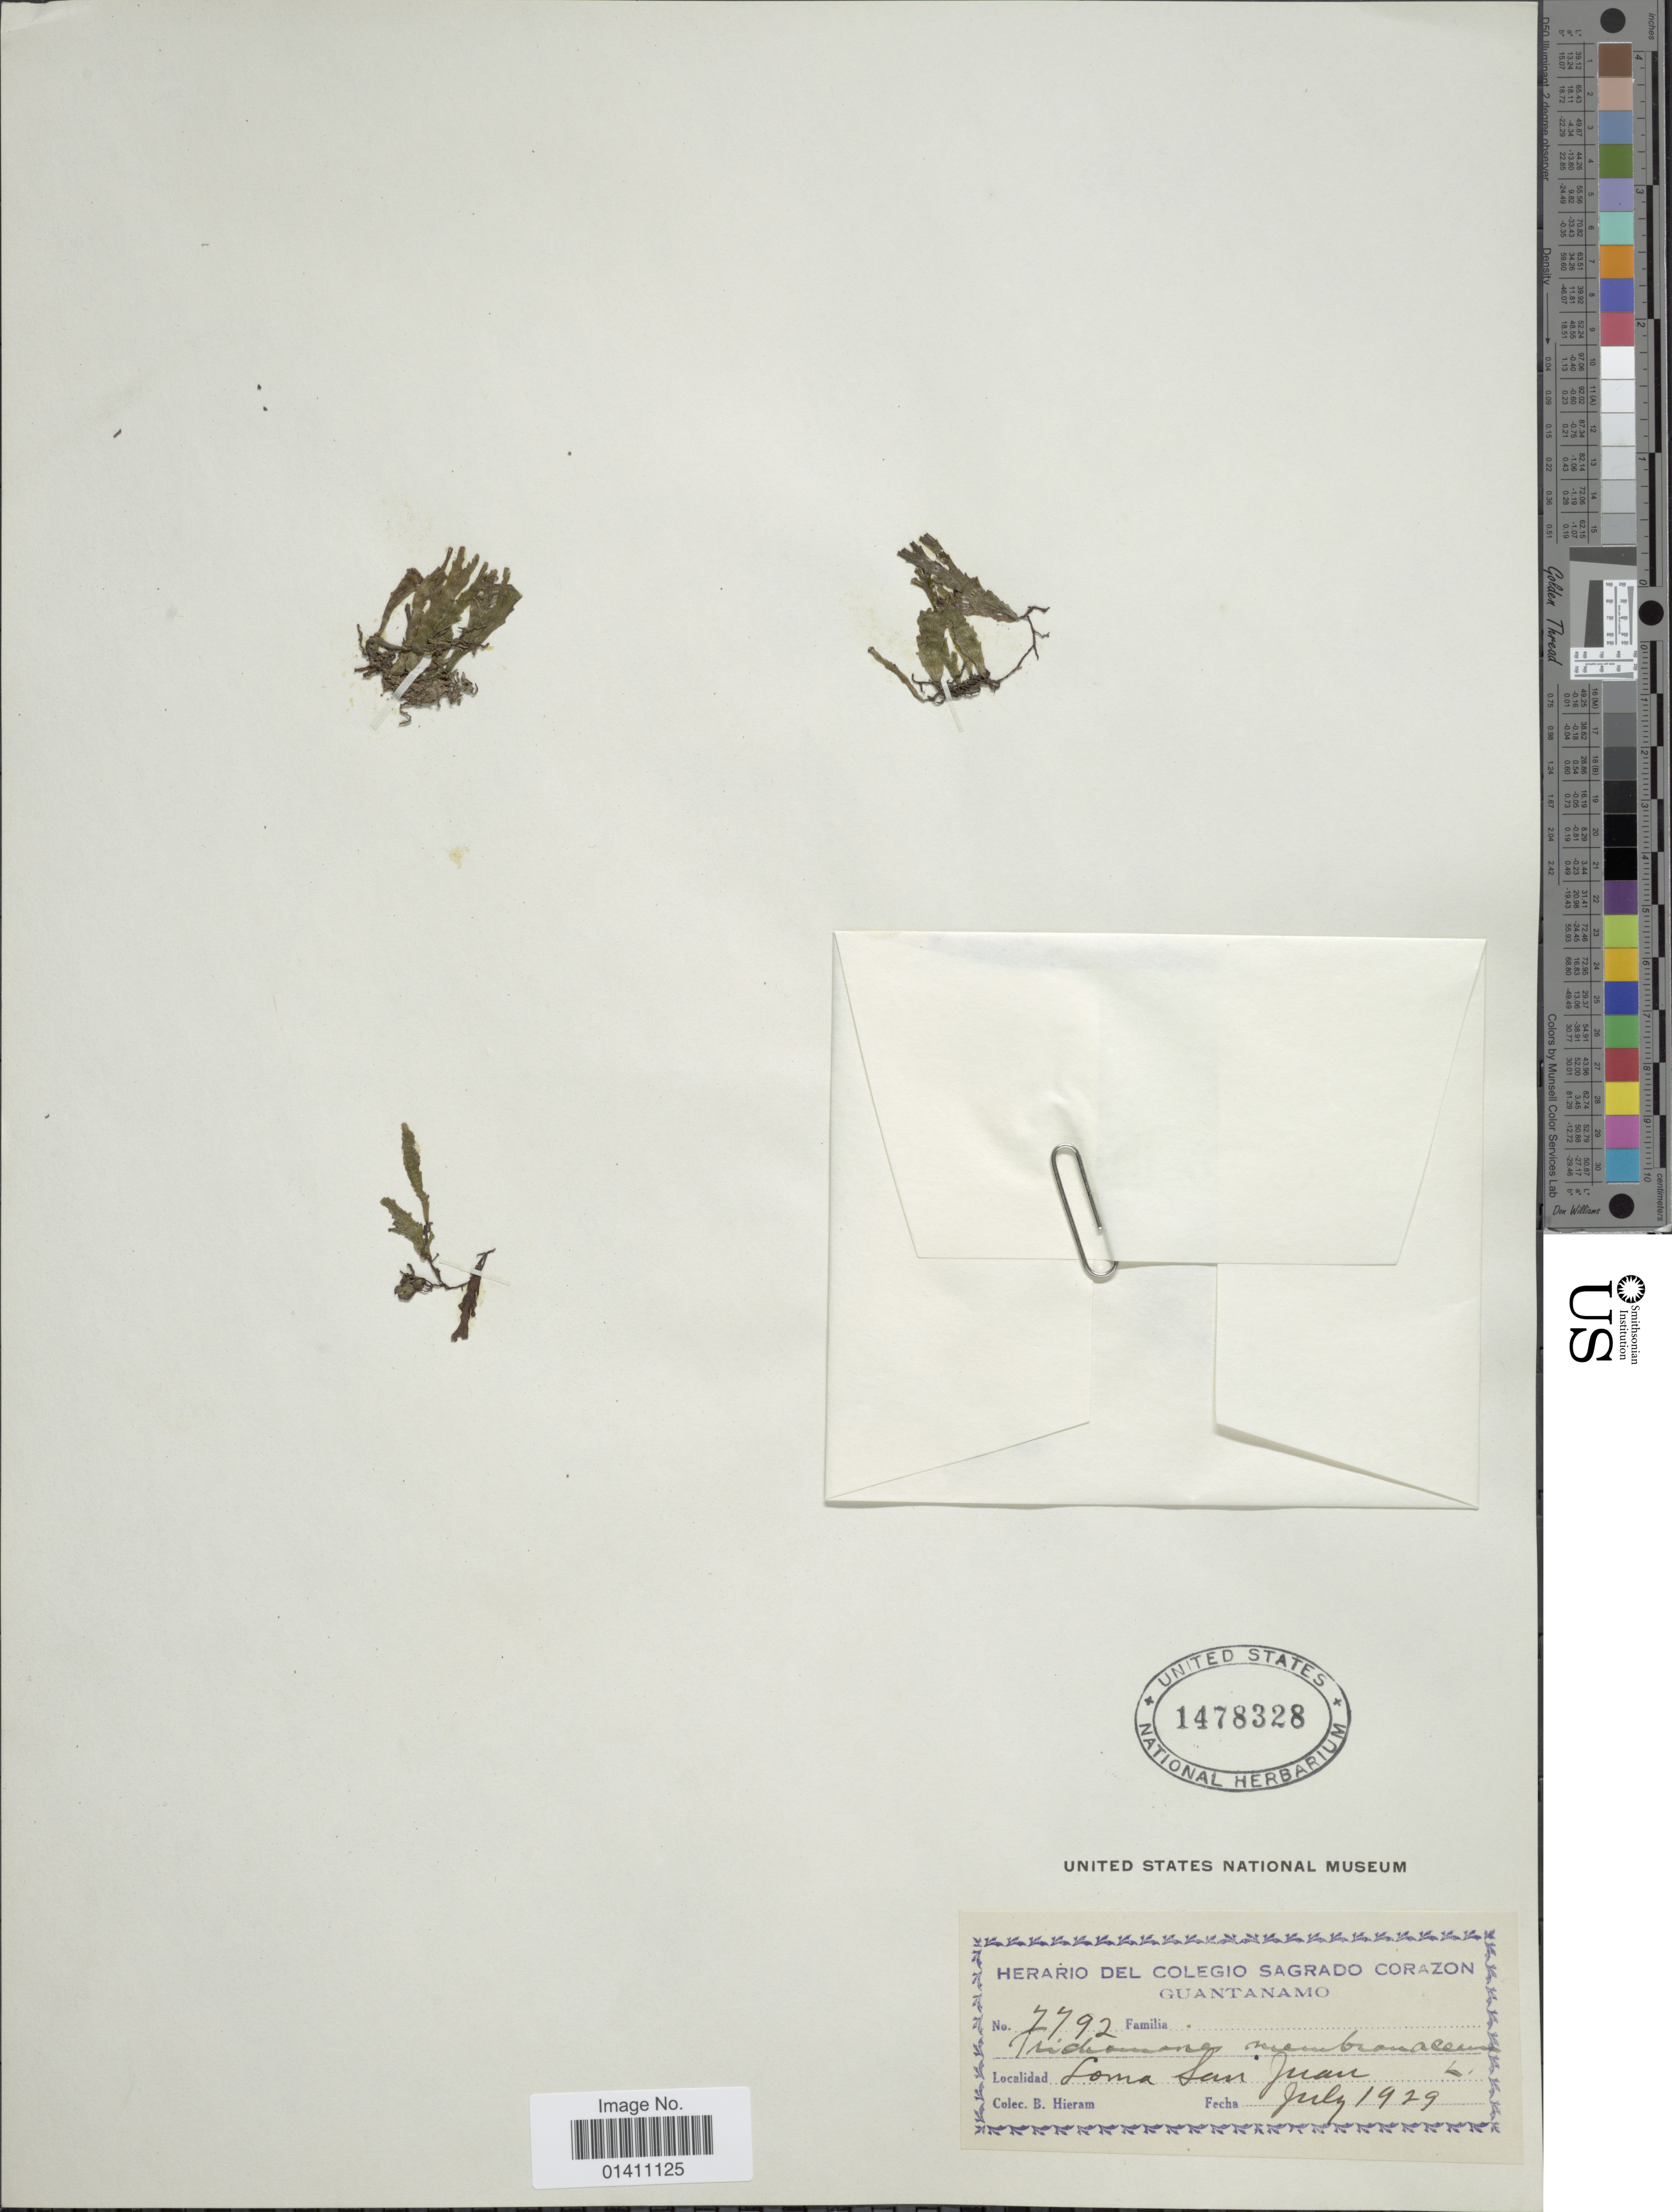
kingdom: Plantae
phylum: Tracheophyta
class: Polypodiopsida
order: Hymenophyllales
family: Hymenophyllaceae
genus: Didymoglossum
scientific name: Didymoglossum membranaceum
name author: (L.) Vareschi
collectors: B. Hieram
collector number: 7792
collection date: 1929-07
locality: Loma San Juan. [interpreted]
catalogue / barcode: US 1478328